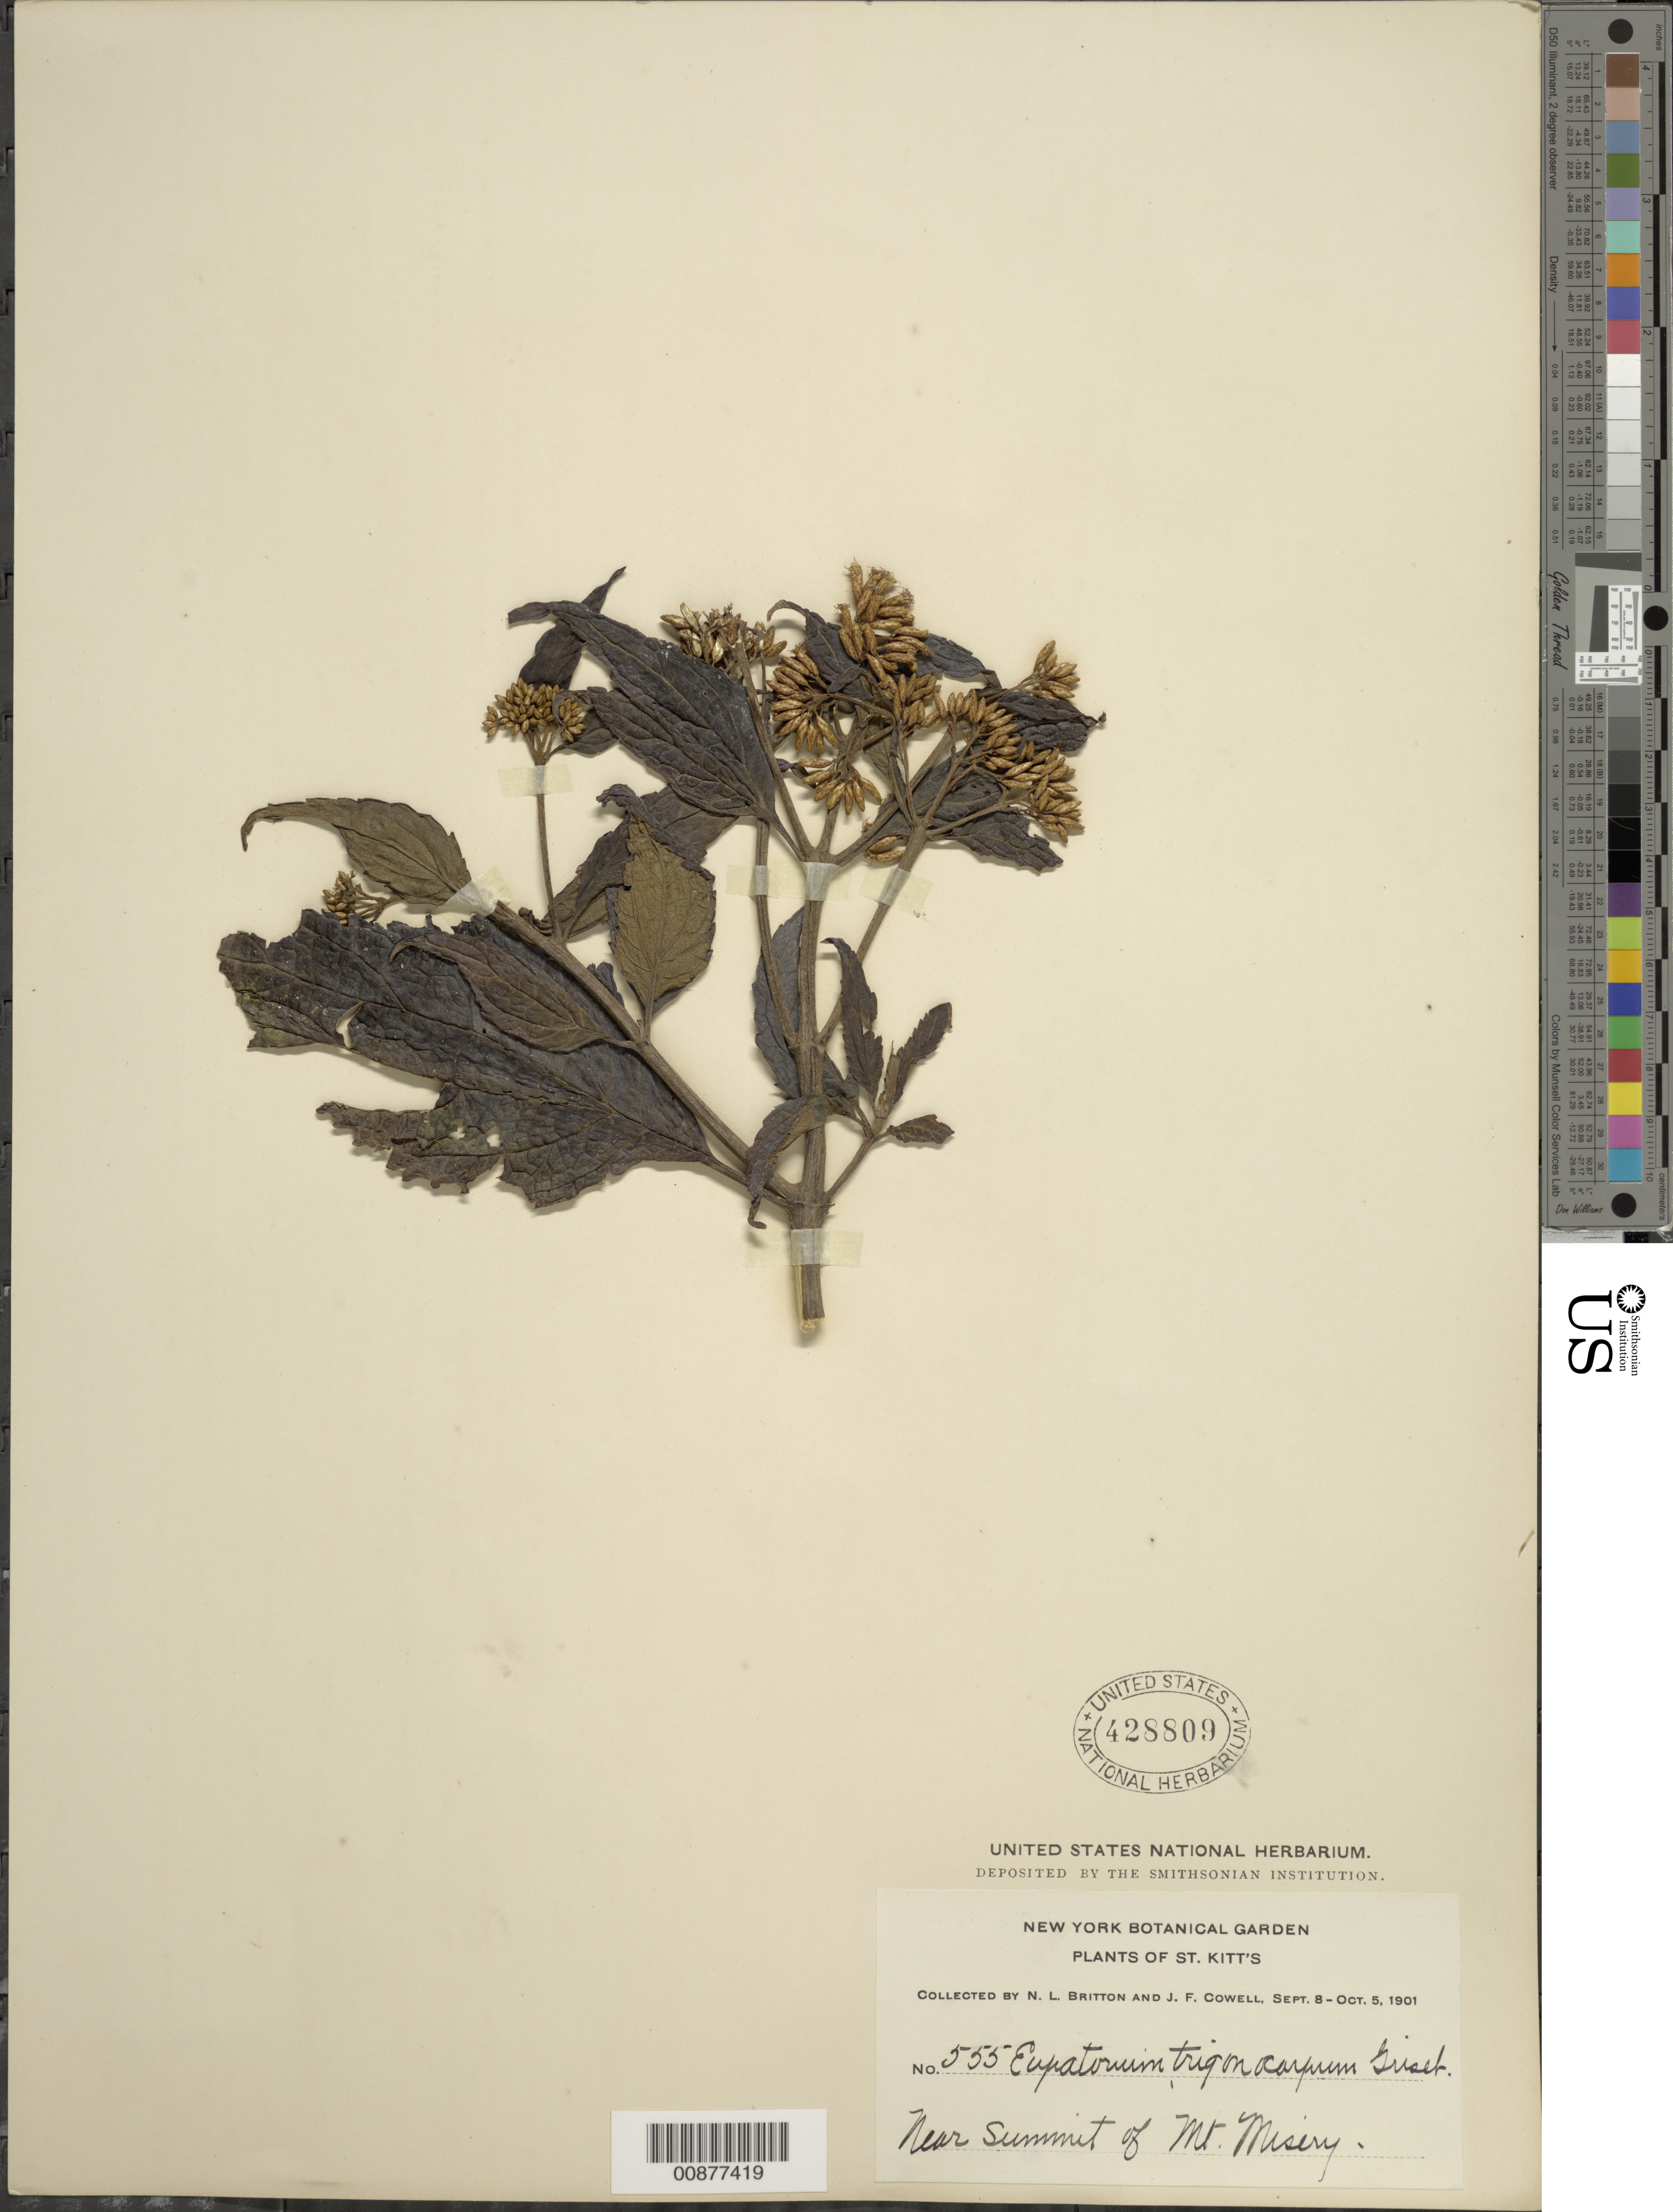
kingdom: Plantae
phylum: Tracheophyta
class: Magnoliopsida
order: Asterales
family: Asteraceae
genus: Chromolaena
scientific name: Chromolaena trigonocarpa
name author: (Griseb.) R.M. King & H. Rob.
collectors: N. Britton & J. F. Cowell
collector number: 555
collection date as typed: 08 Sep 1901 to 05 Oct 1901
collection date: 1901-09-08/1901-10-05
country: St. Christopher-Nevis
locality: Near summit of Mt. Misery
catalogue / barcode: US 428809